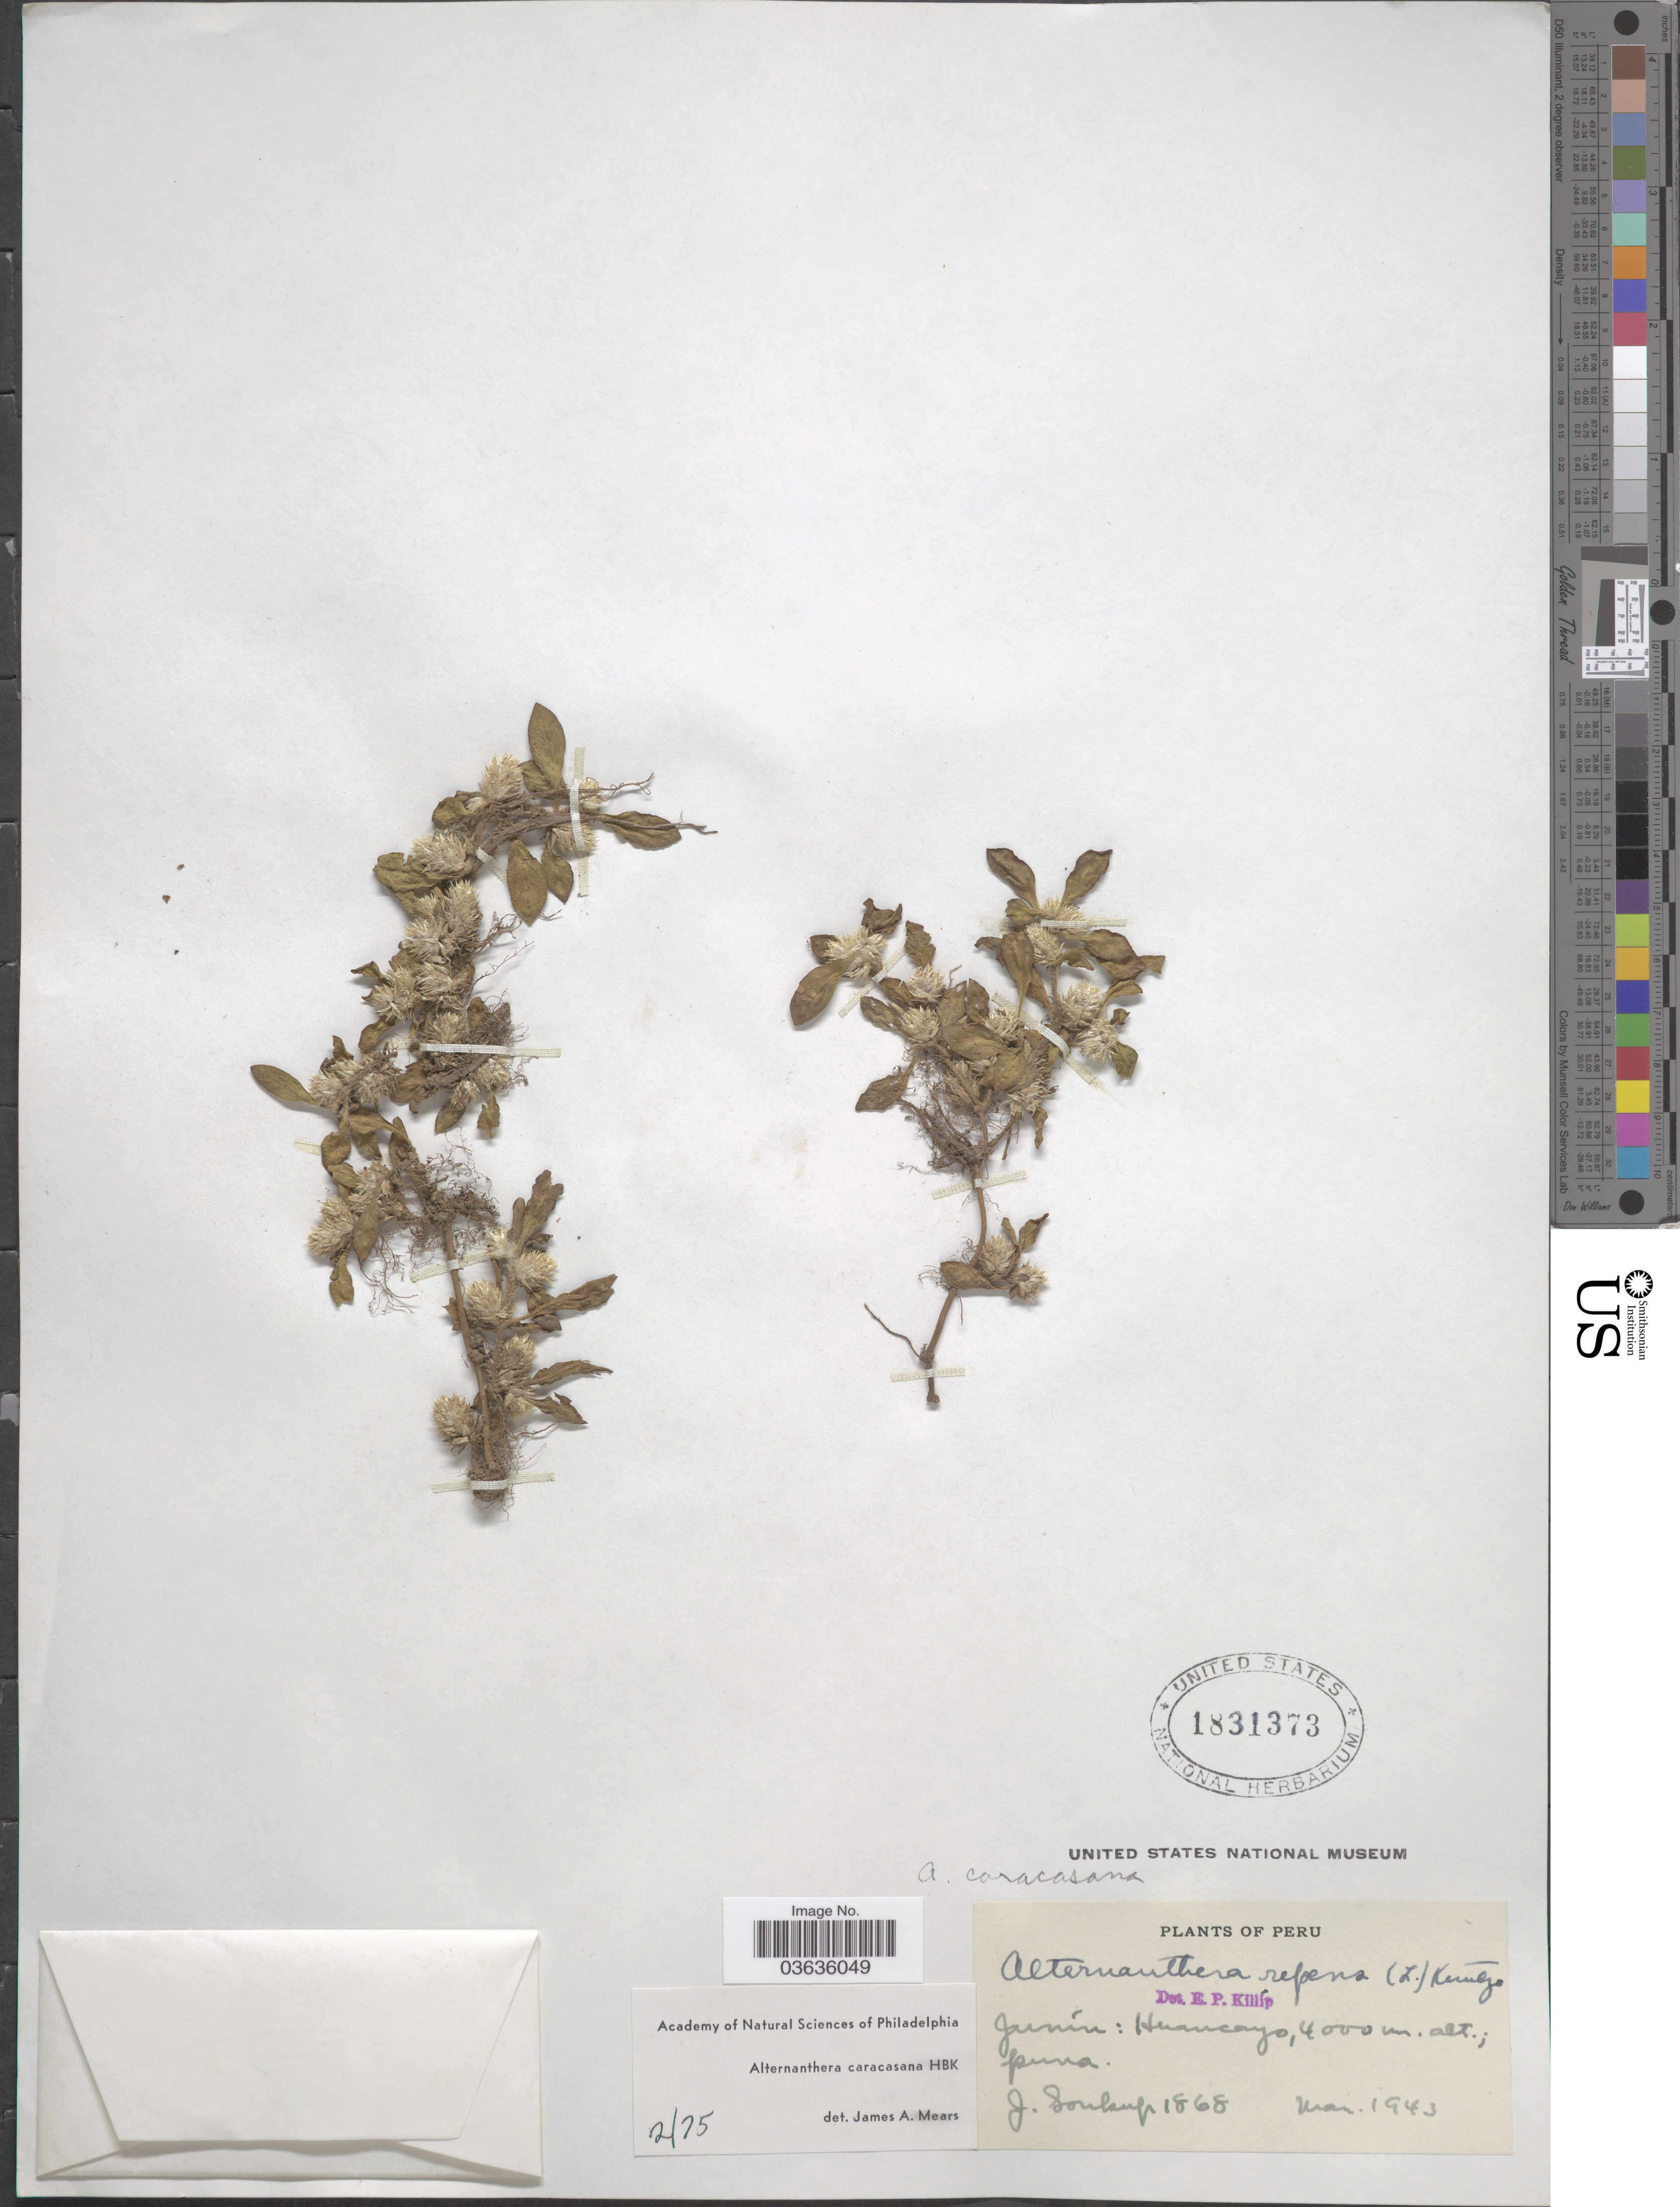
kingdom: Plantae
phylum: Tracheophyta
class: Magnoliopsida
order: Caryophyllales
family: Amaranthaceae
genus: Alternanthera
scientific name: Alternanthera caracasana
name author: Kunth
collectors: J. Soukup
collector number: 1868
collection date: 1943-03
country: Peru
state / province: Junín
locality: Huancayo; puno.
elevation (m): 4000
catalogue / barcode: US 1831373